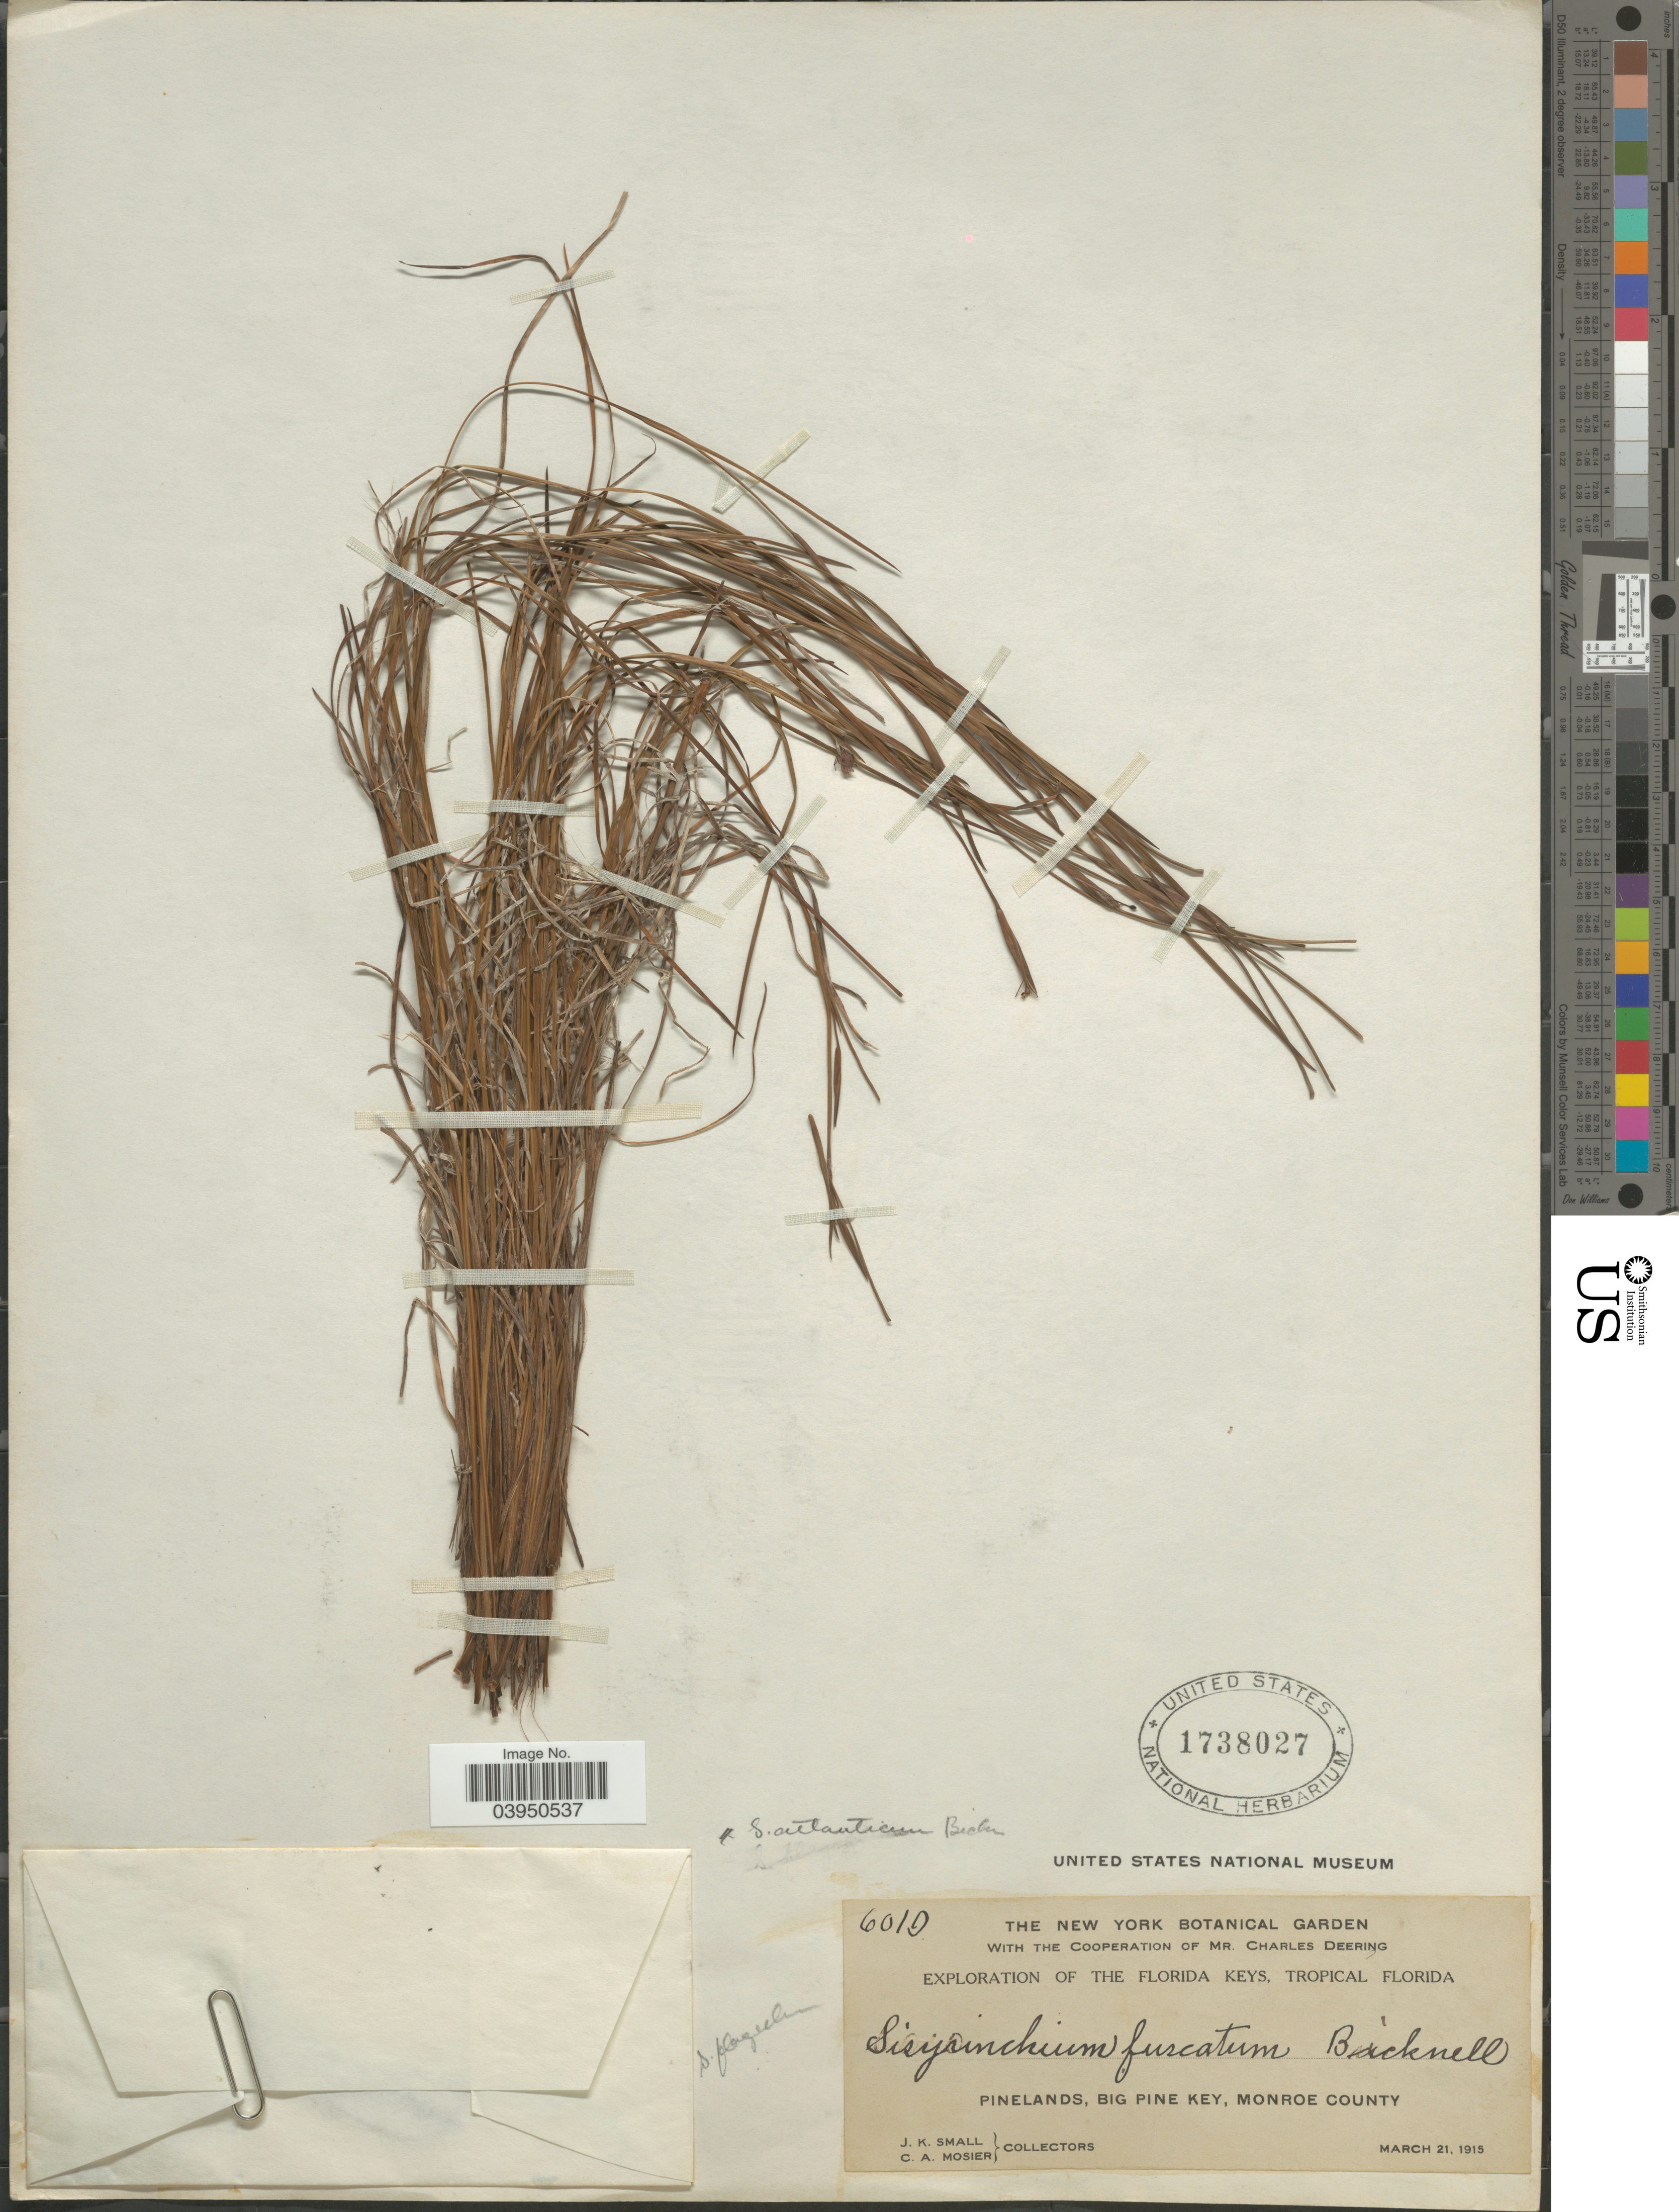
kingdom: Plantae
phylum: Tracheophyta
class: Liliopsida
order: Asparagales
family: Iridaceae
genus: Sisyrinchium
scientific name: Sisyrinchium atlanticum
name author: E.P. Bicknell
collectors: J. K. Small & C. A. Mosier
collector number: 6010*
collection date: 1915-03-21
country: United States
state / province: Florida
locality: The Florida Keys, Tropical Florida. Pinelands, Big Pine Key, Monroe County.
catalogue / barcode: US 1738027